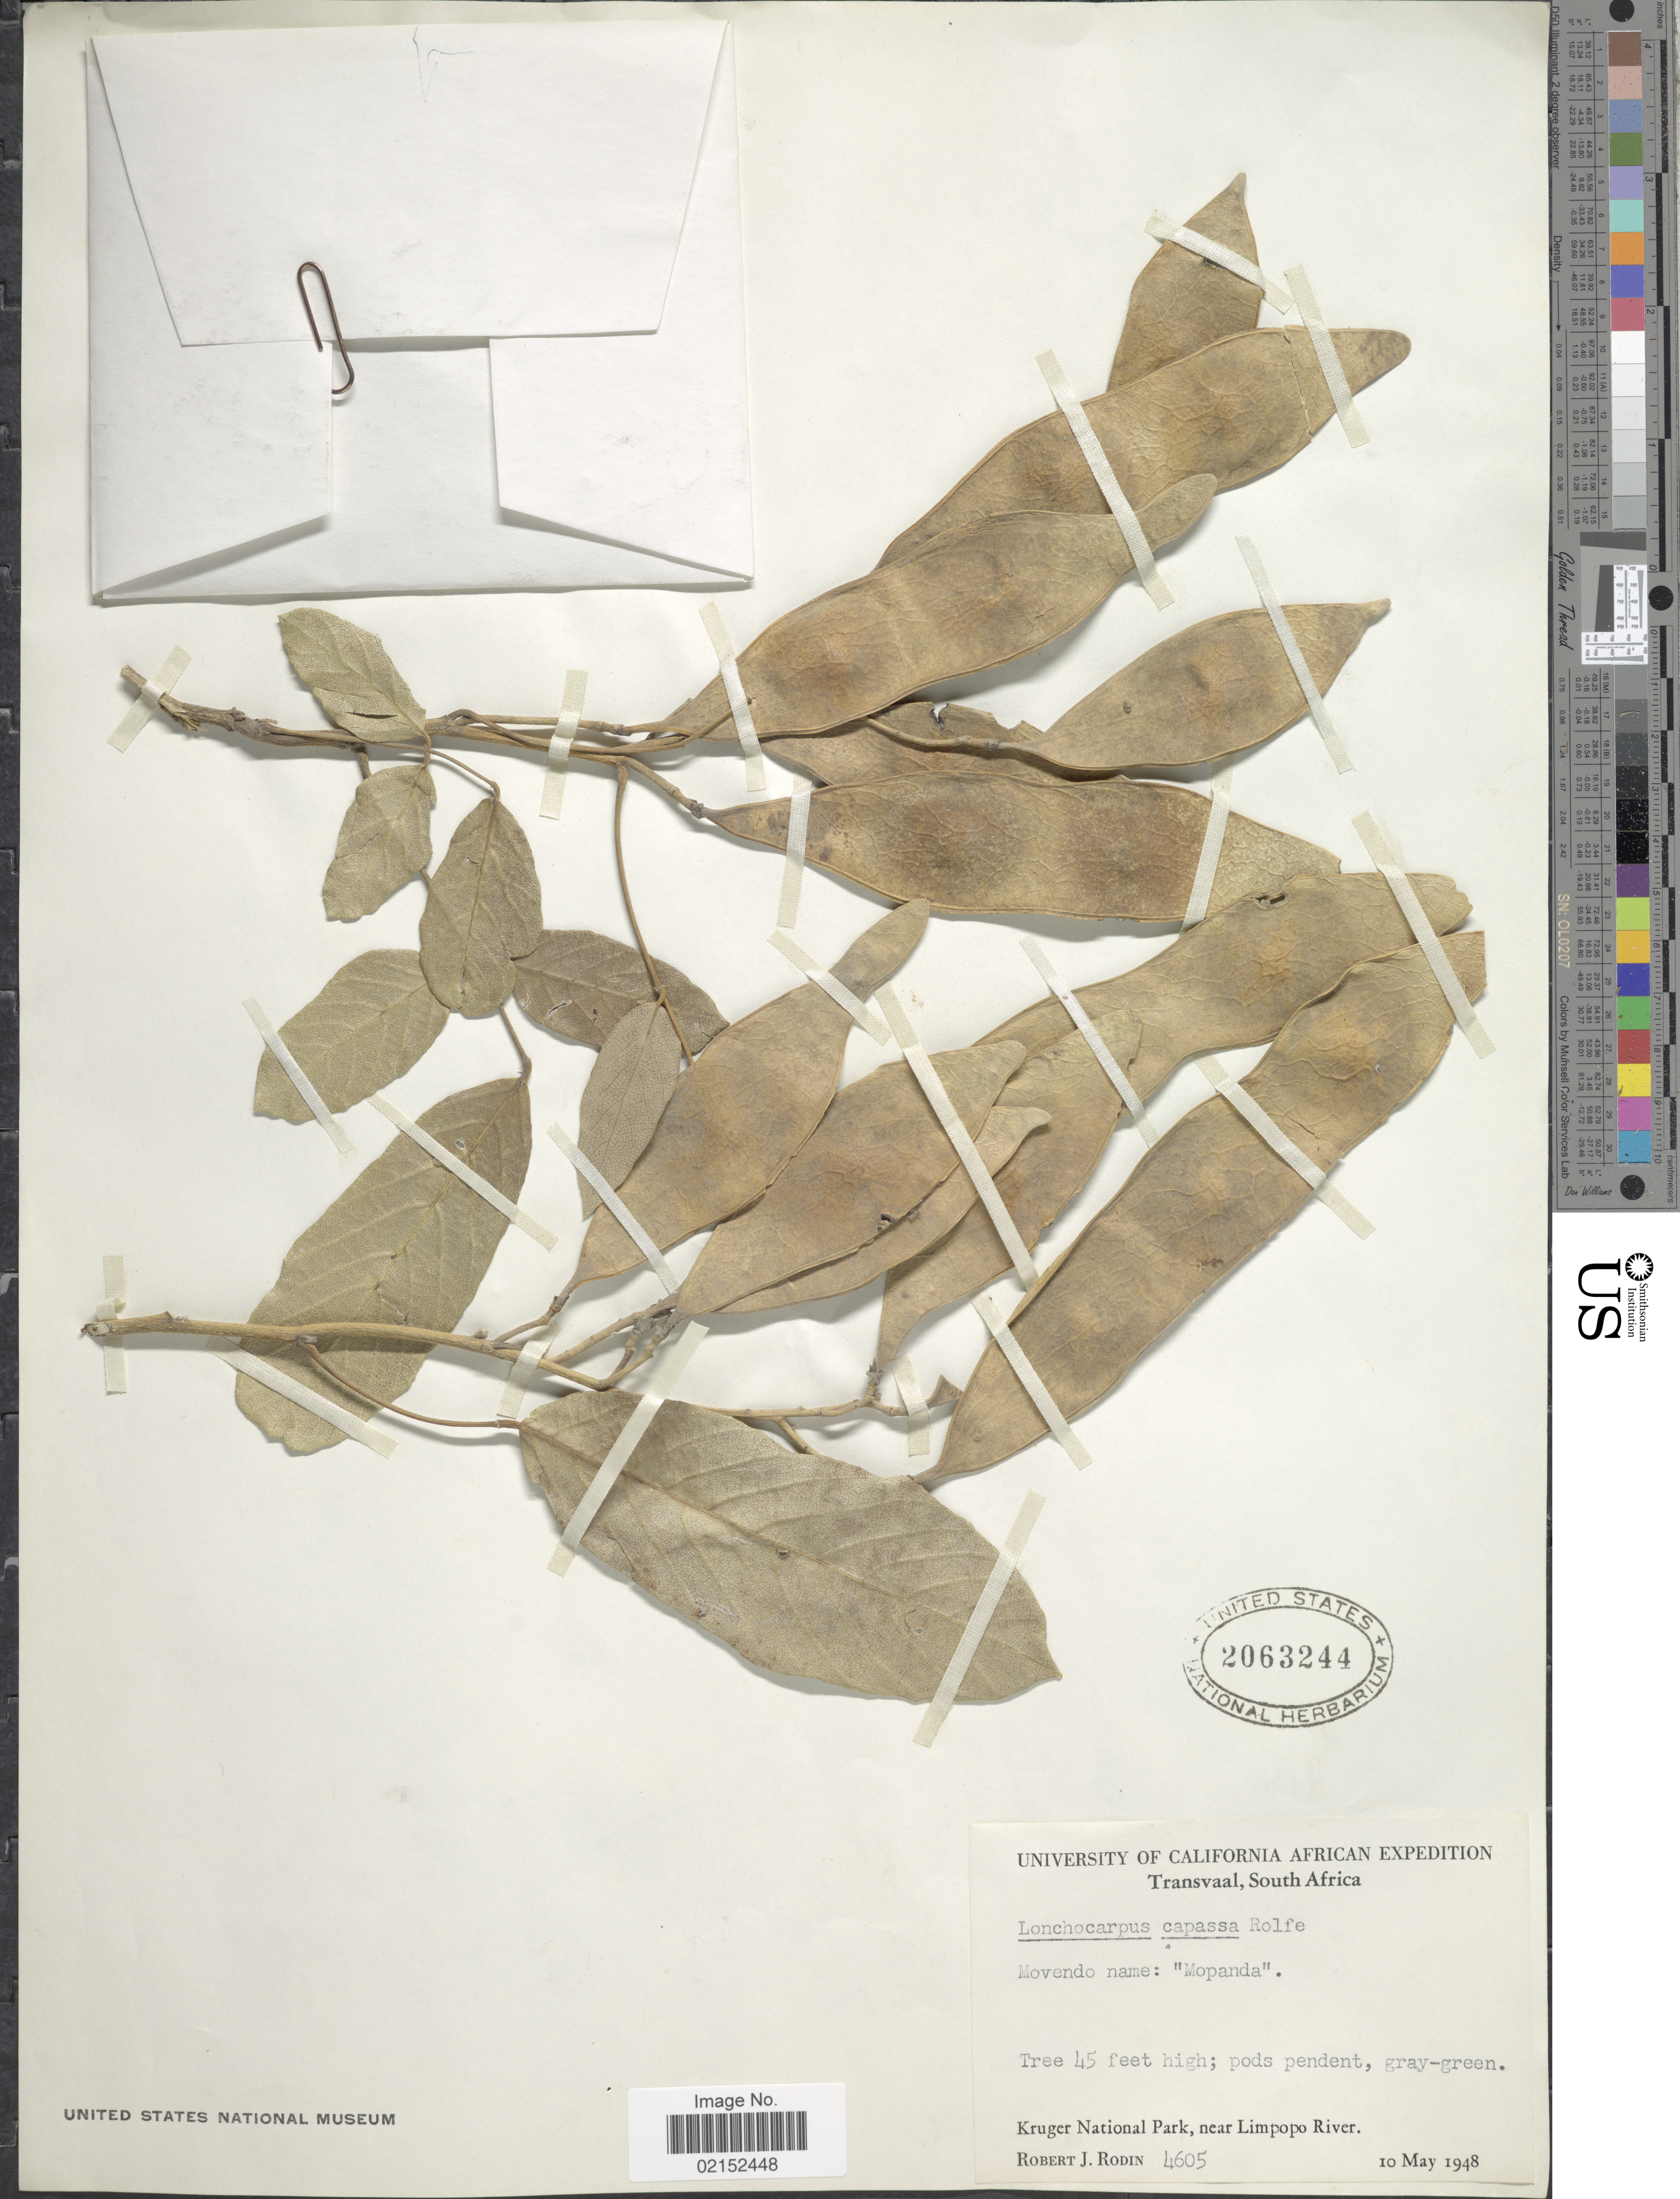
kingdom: Plantae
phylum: Tracheophyta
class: Magnoliopsida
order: Fabales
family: Fabaceae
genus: Lonchocarpus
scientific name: Lonchocarpus capassa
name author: Rolfe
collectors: R. J. Rodin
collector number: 4605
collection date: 1948-05-10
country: South Africa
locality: Kruger National Park, near Limpopo River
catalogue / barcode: US 2063244